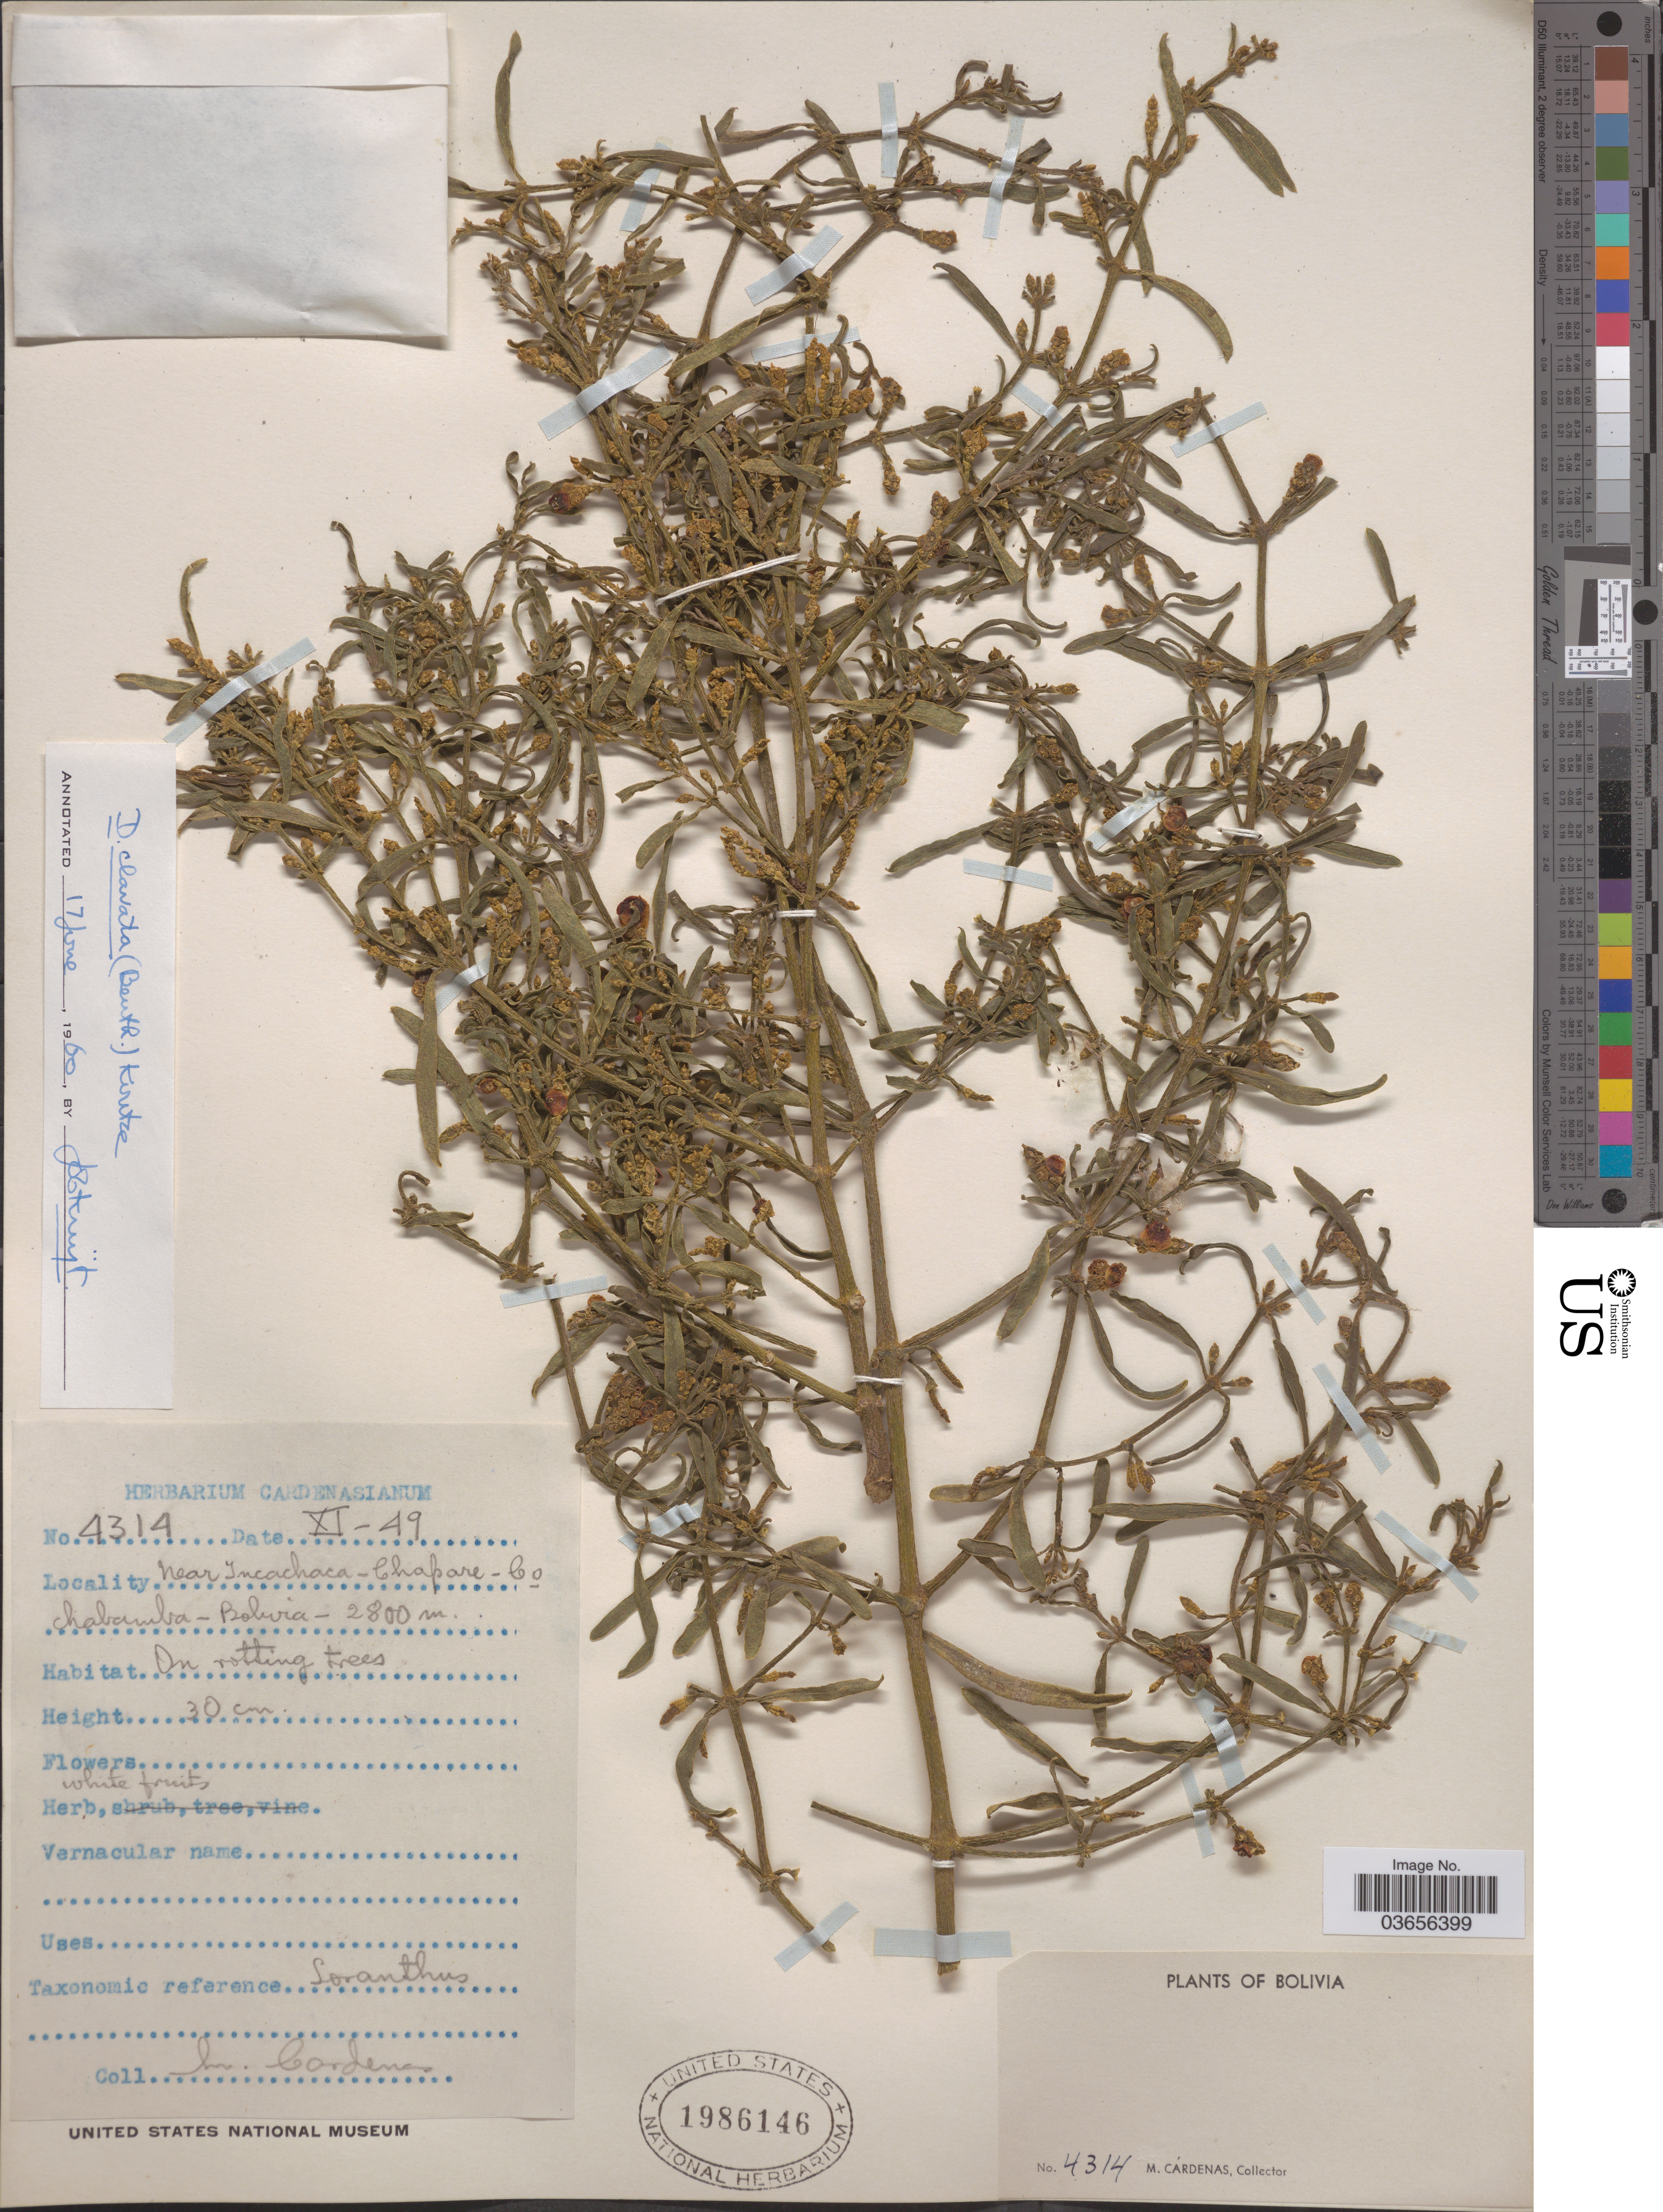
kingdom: Plantae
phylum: Tracheophyta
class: Magnoliopsida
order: Santalales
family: Viscaceae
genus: Dendrophthora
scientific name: Dendrophthora clavata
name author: (Benth.) Urb.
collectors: M. Cárdenas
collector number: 4314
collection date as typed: Transcribed d/m/y: /11/49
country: Bolivia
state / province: Cochabamba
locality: Near Incachaca- Chapare.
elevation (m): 2800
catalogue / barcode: US 1986146